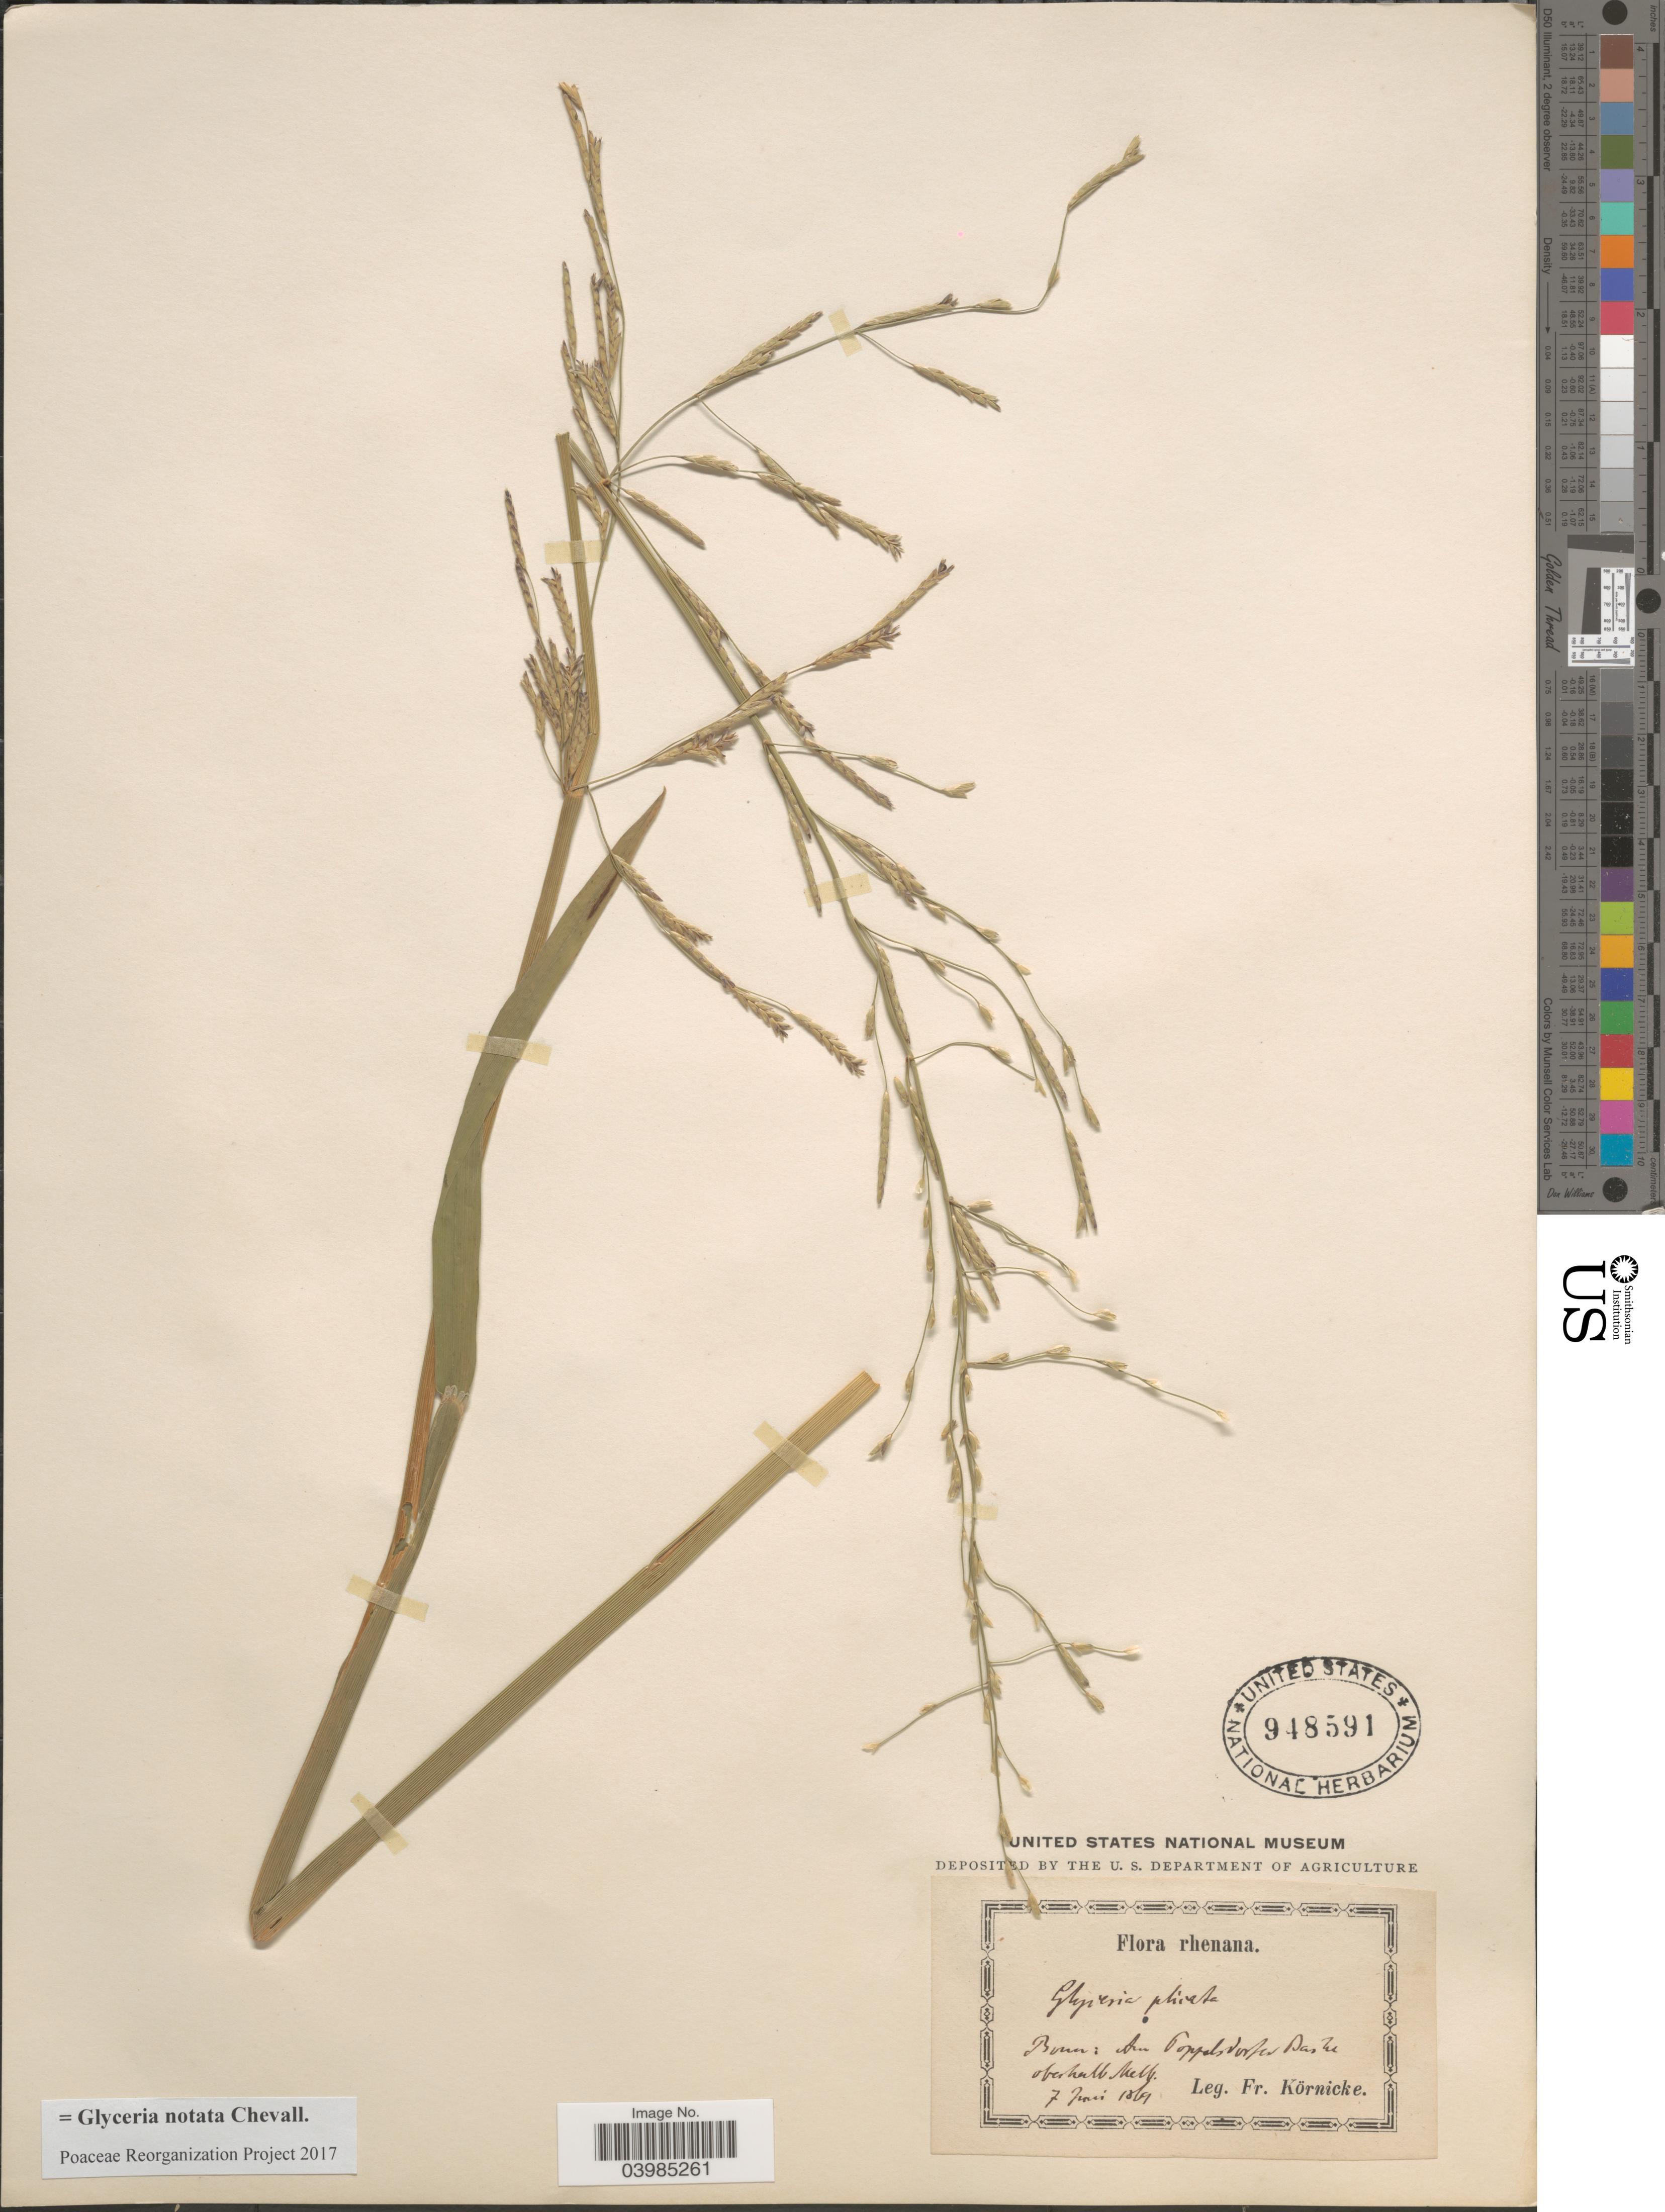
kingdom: Plantae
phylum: Tracheophyta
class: Liliopsida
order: Poales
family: Poaceae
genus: Glyceria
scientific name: Glyceria notata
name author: Chevall.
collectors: F. A. Körnicke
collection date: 1869-06-07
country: Germany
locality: Rhenana. Bonn: au Toppals Vorfen Das [illegible text] oberhalb Melby.[interpreted]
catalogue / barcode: US 948591